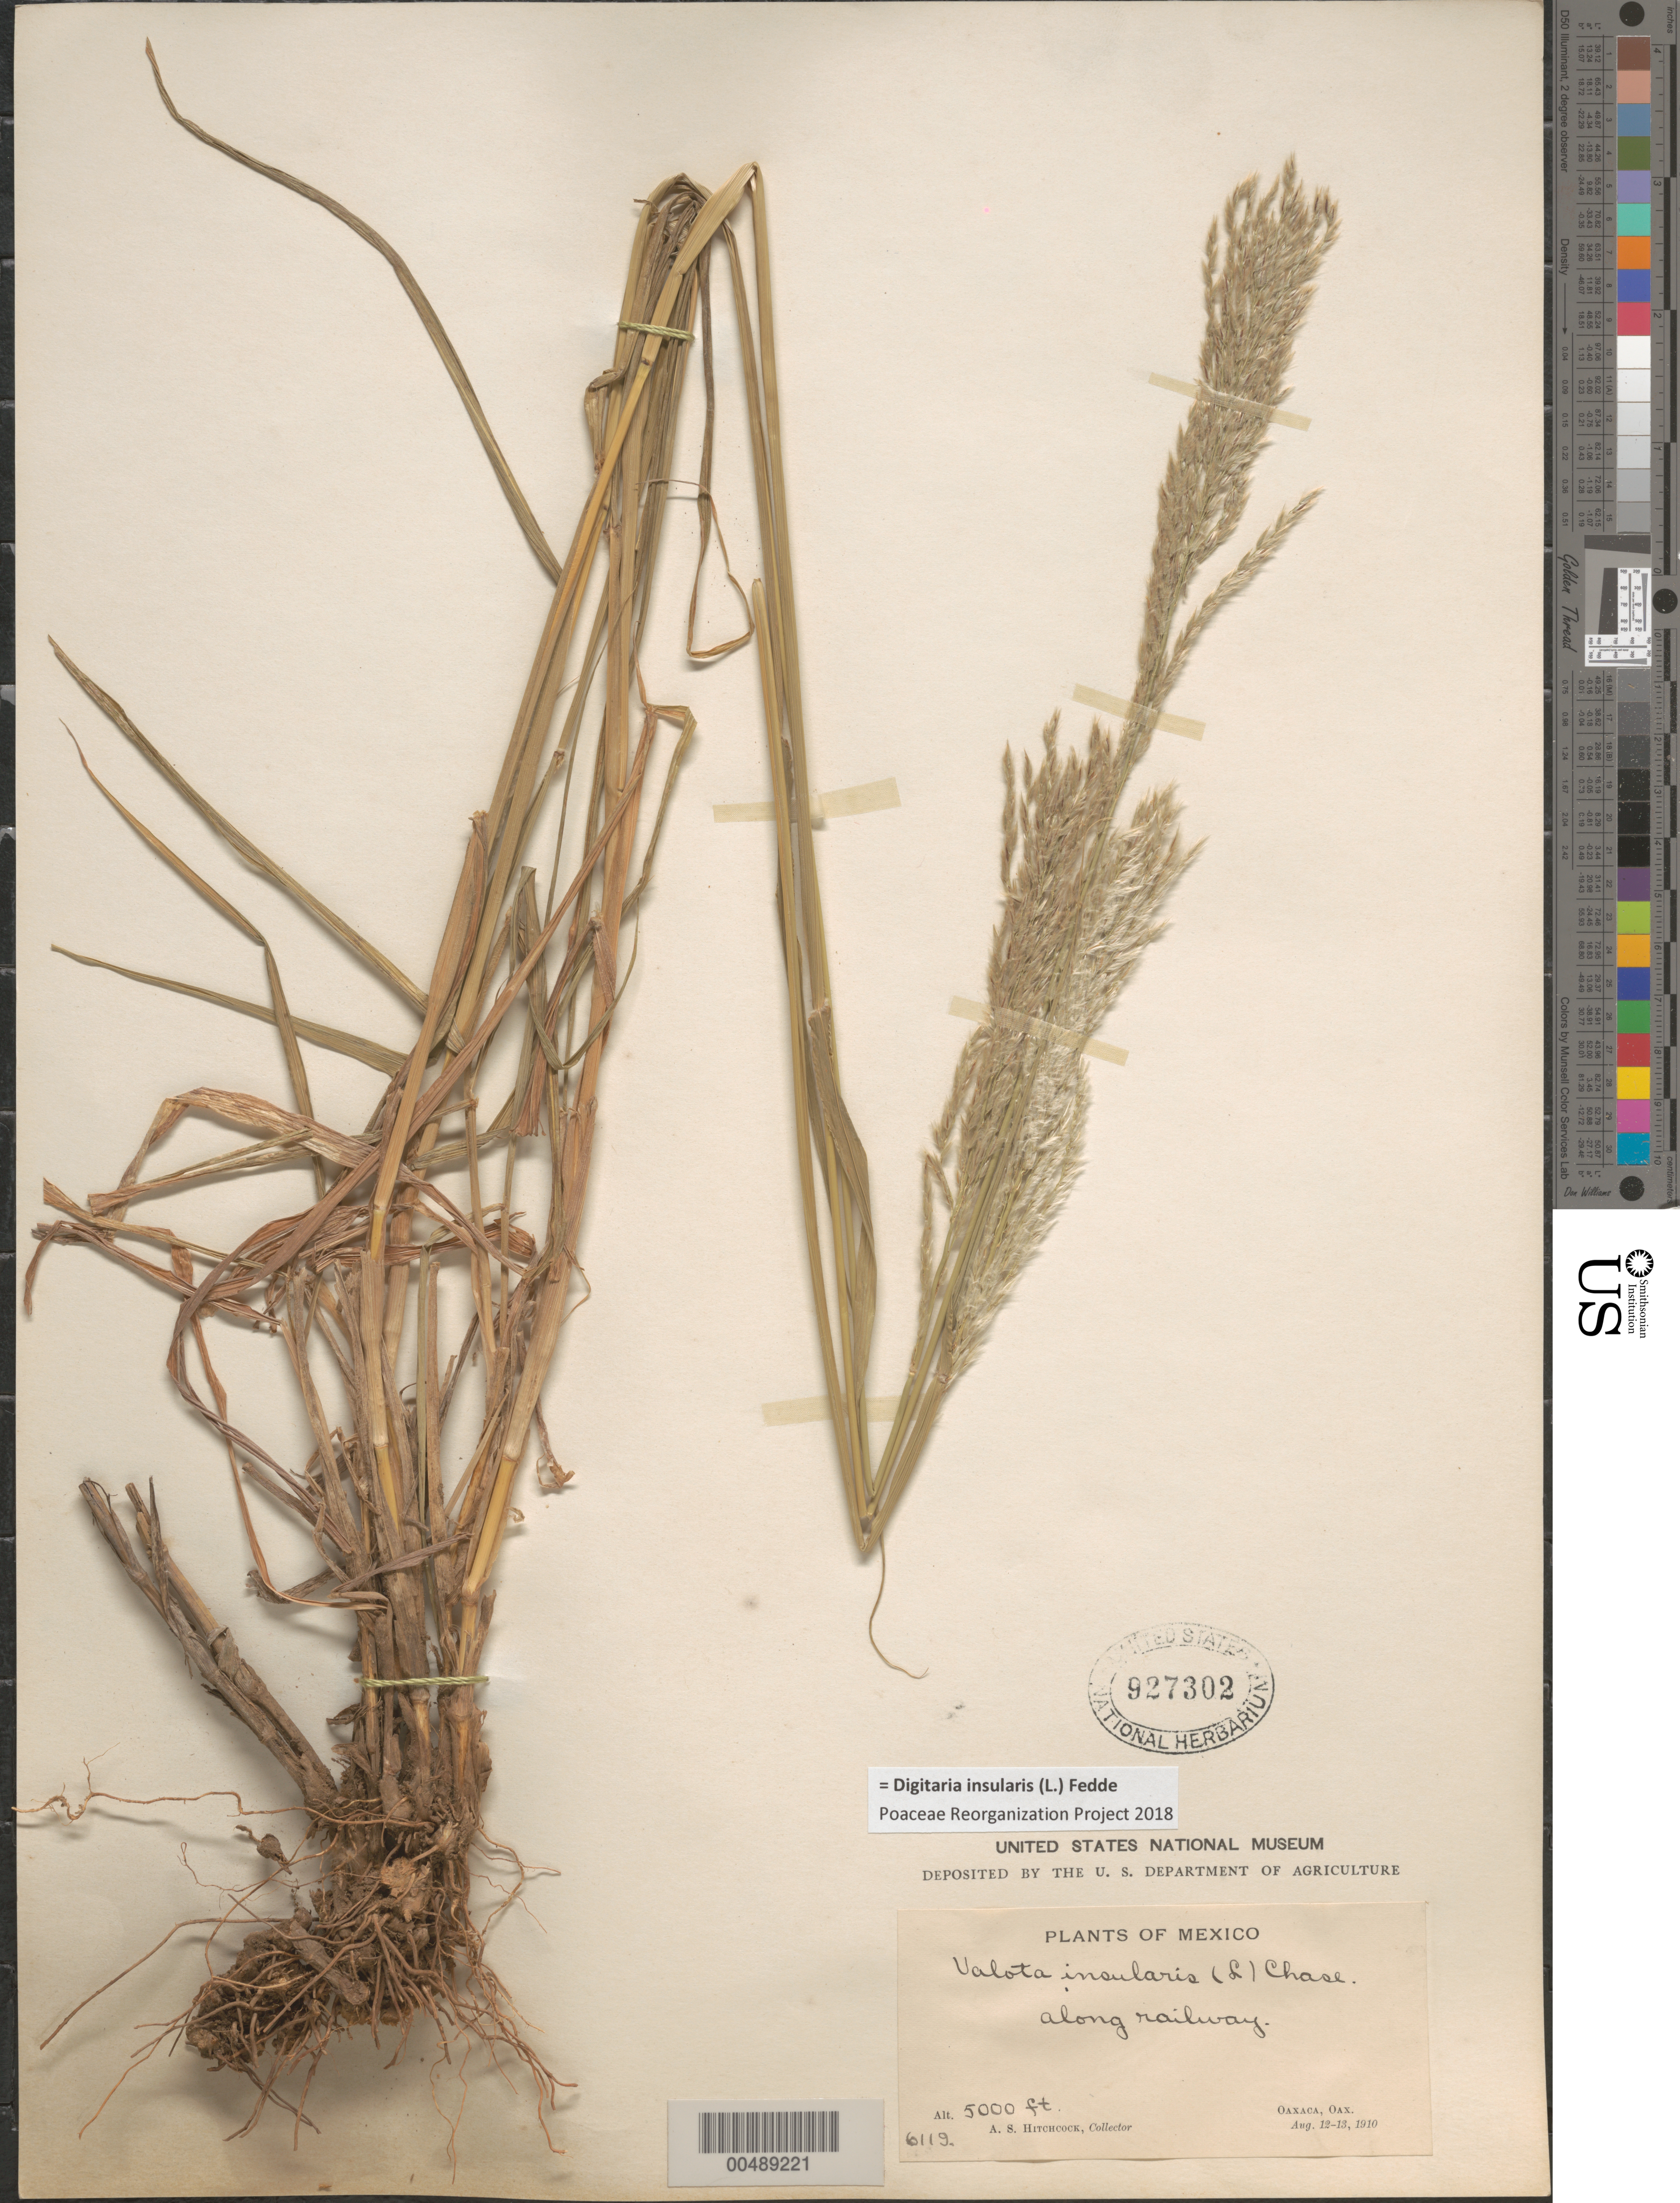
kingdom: Plantae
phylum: Tracheophyta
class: Liliopsida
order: Poales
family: Poaceae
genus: Digitaria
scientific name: Digitaria insularis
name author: (L.) Fedde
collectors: A. S. Hitchcock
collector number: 6119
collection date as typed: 12 Aug 1910 to 13 Aug 1910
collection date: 1910-08-12/1910-08-13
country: Mexico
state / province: Oaxaca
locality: Oaxaca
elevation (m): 1524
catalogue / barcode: US 927302